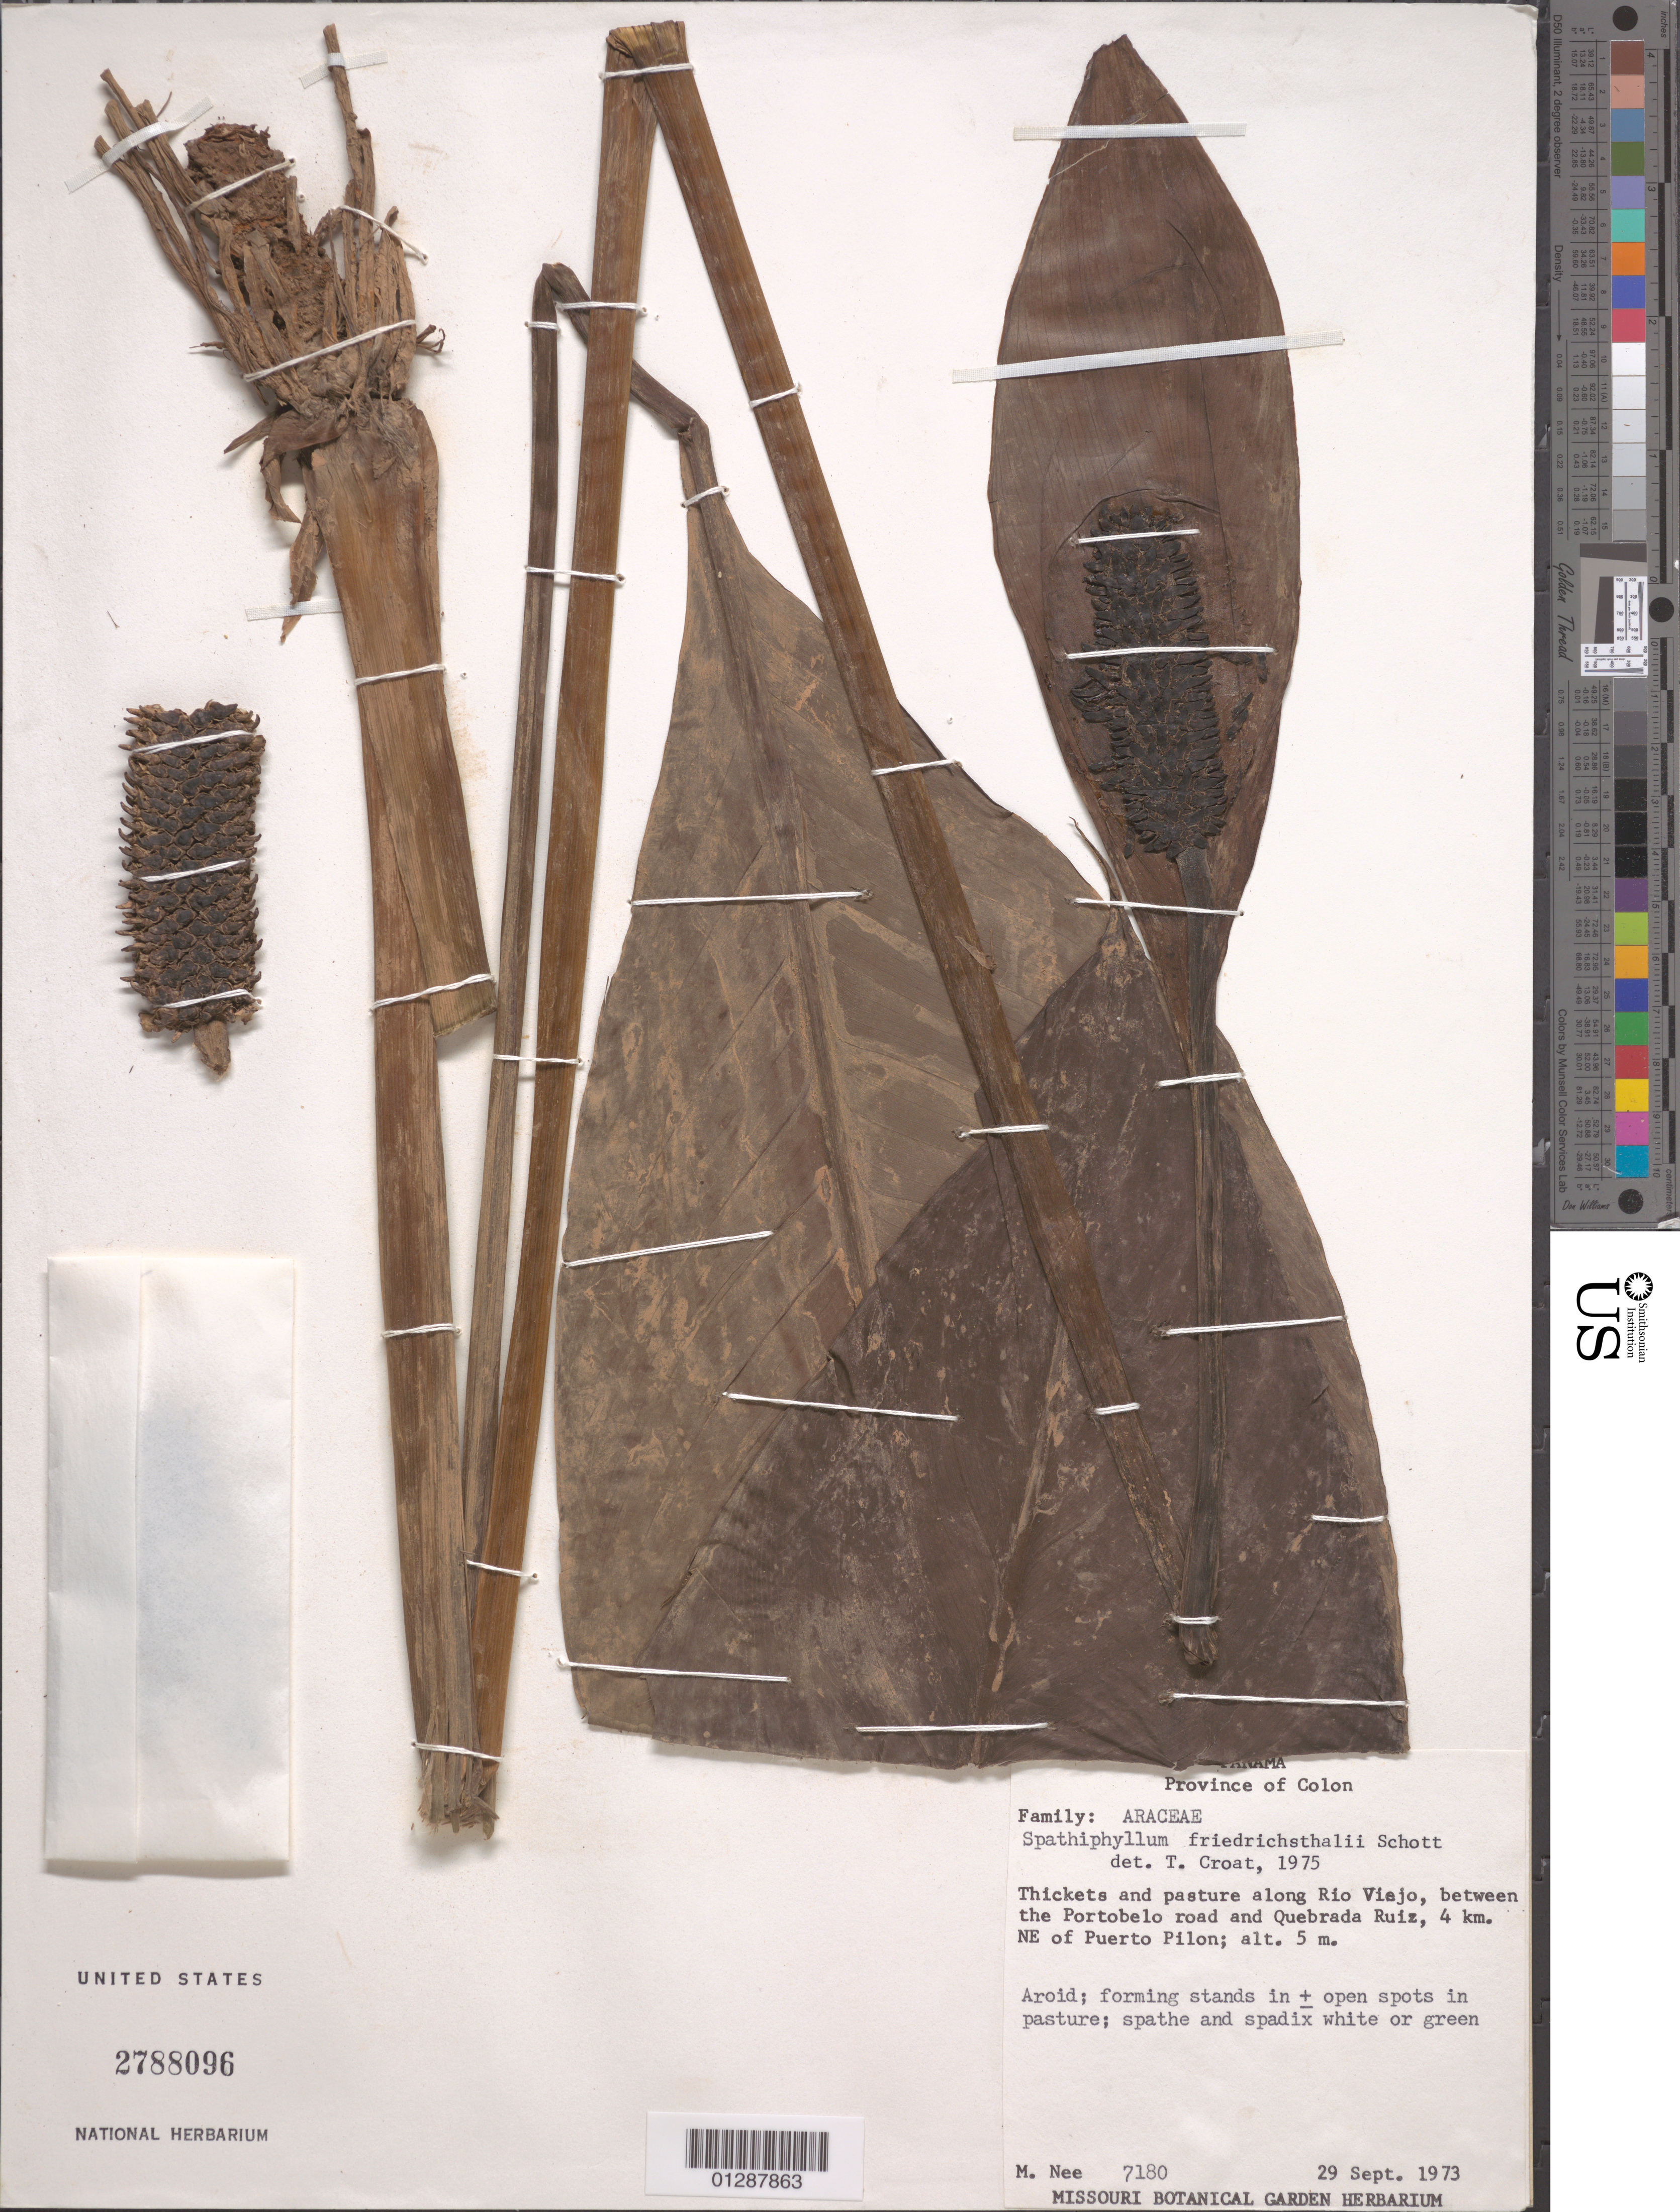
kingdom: Plantae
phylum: Tracheophyta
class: Liliopsida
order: Alismatales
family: Araceae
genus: Spathiphyllum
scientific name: Spathiphyllum friedrichsthalii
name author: Schott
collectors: M. Nee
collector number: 7180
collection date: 1973-09-29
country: Panama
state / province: Colón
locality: Thickets and pasture along Río Viejo, between the Portobelo road and Quebrada Ruiz, 4 km. NE of Puerto Pilon.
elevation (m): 5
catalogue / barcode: US 2788096